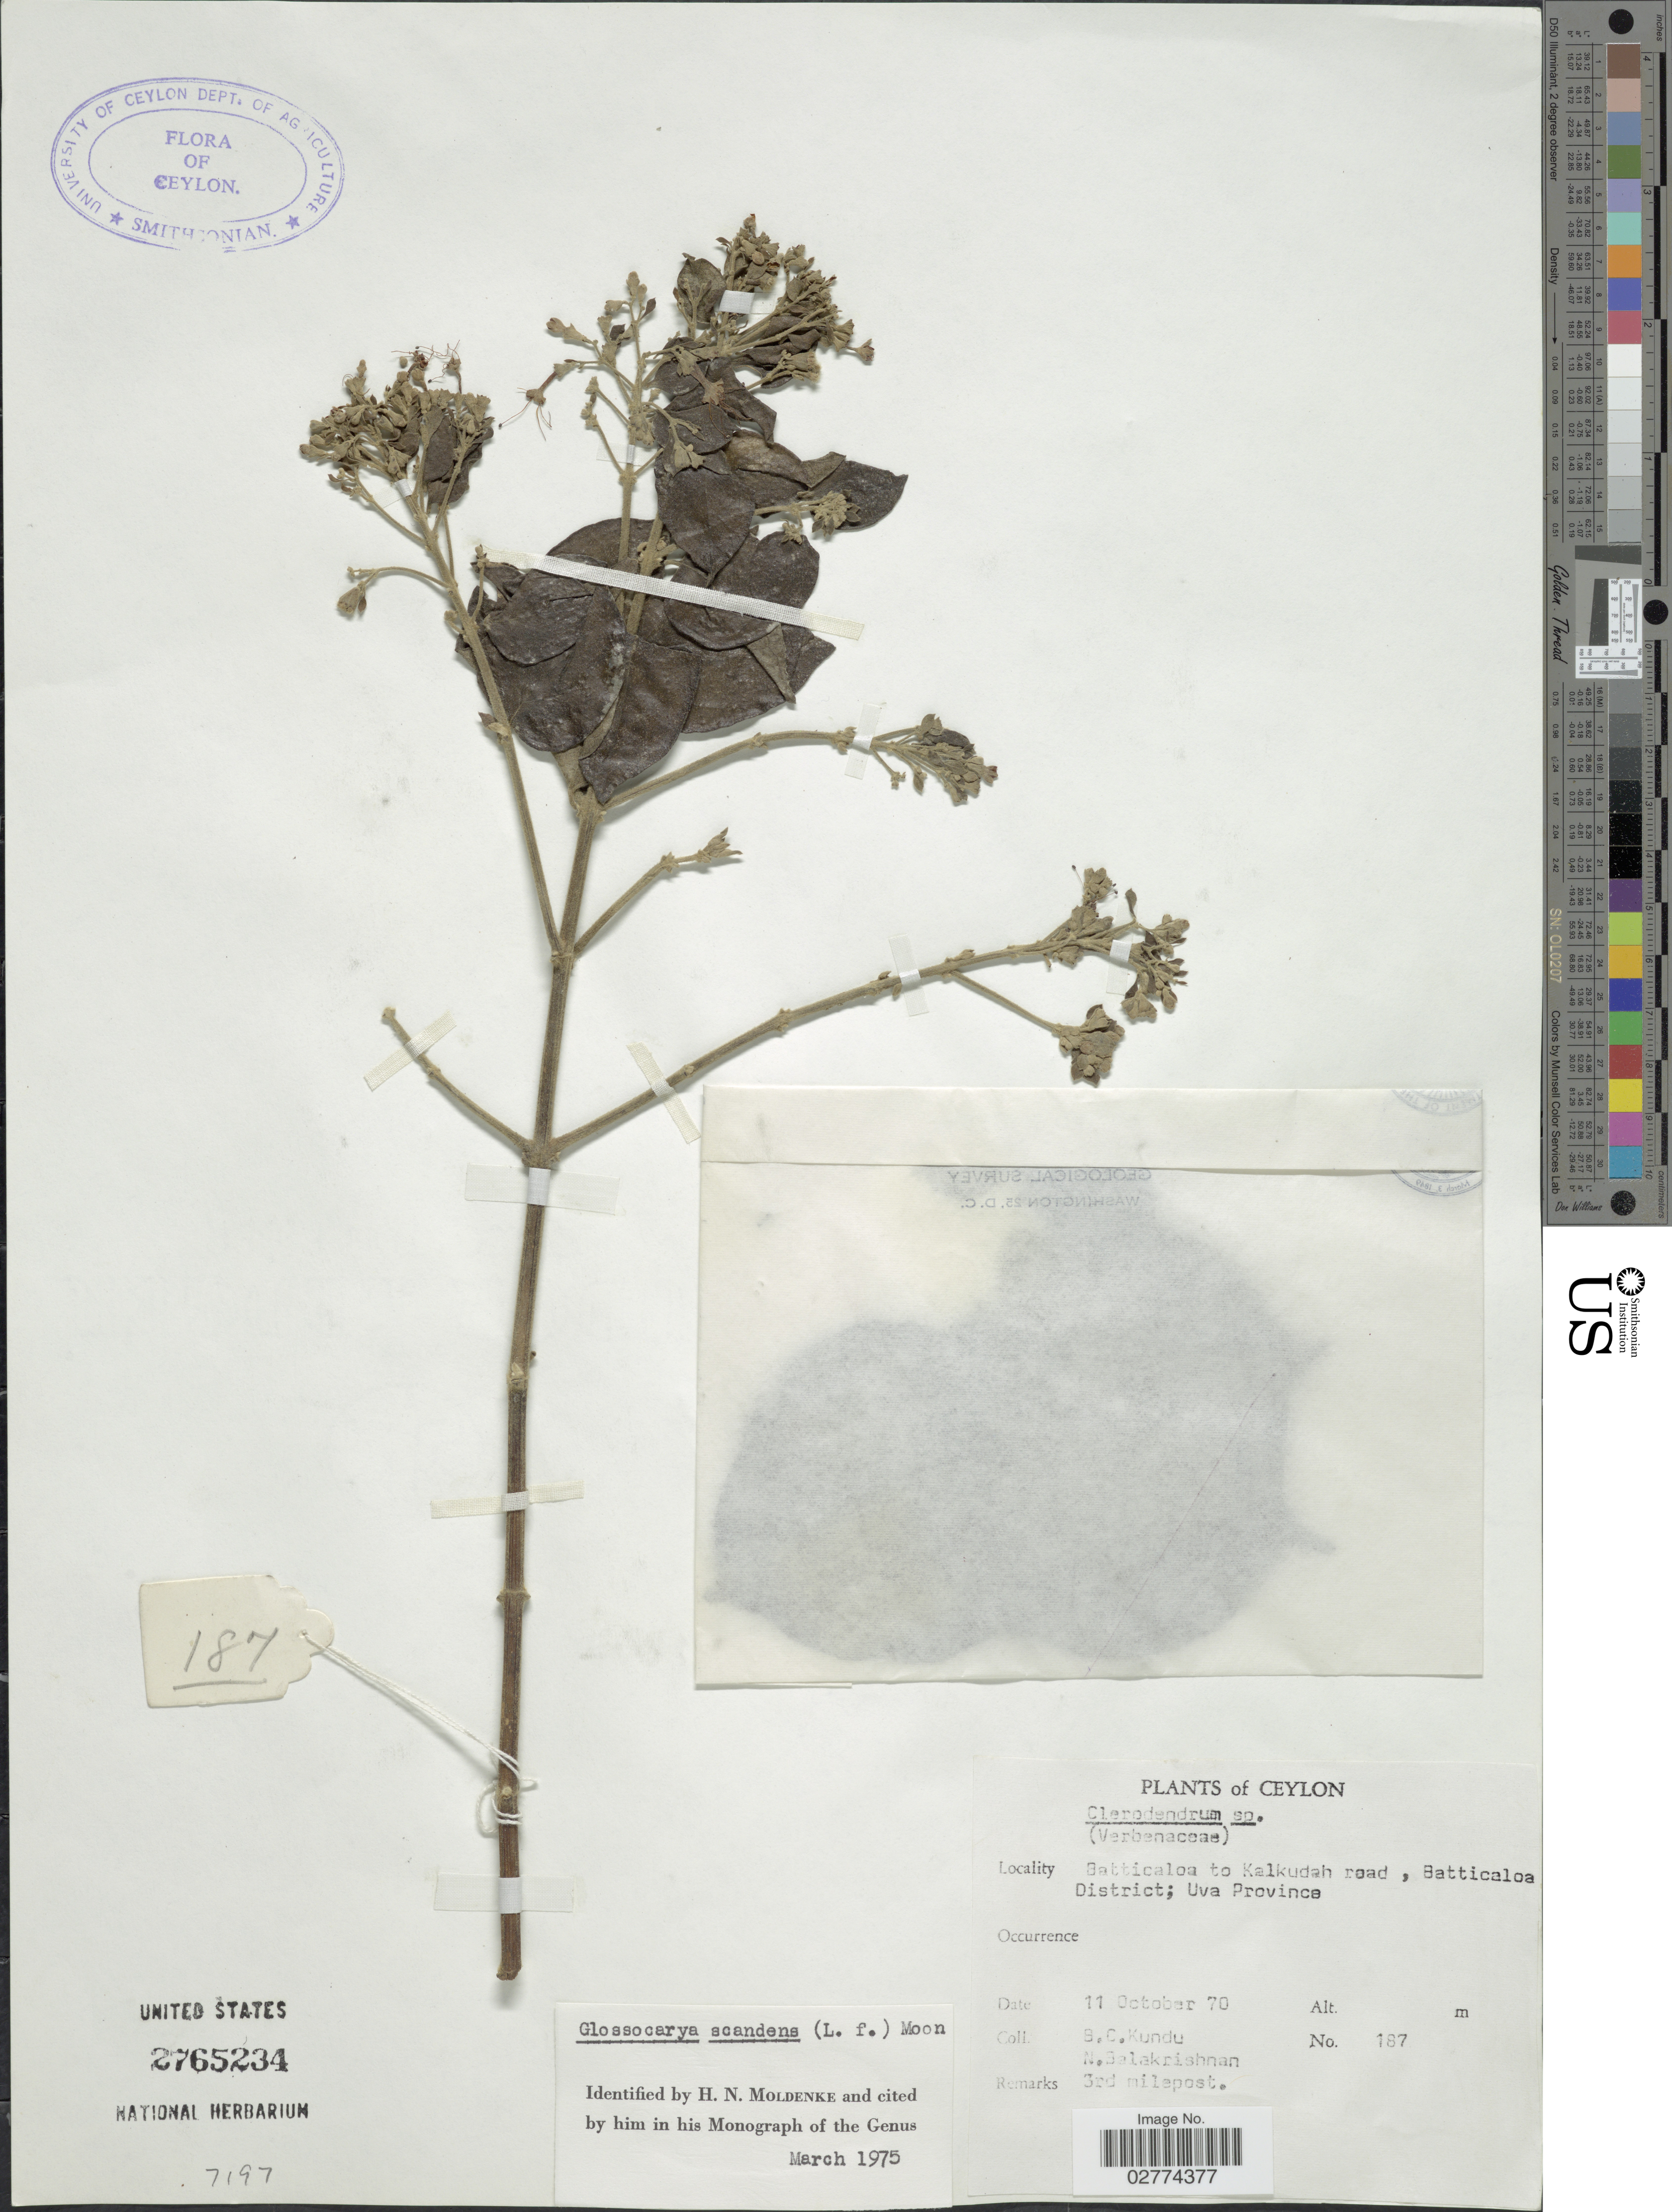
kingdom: Plantae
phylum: Tracheophyta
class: Magnoliopsida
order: Lamiales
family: Lamiaceae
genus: Glossocarya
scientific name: Glossocarya scandens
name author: (L. f.) Trimen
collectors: B. C. Kundu & N. Balakrishnan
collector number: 187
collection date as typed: Transcribed d/m/y: 11/10/70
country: Sri Lanka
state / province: Uva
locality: Ceylon. Batticaloa to Kalkudah road, Batticaloa District.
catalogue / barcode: US 2765234